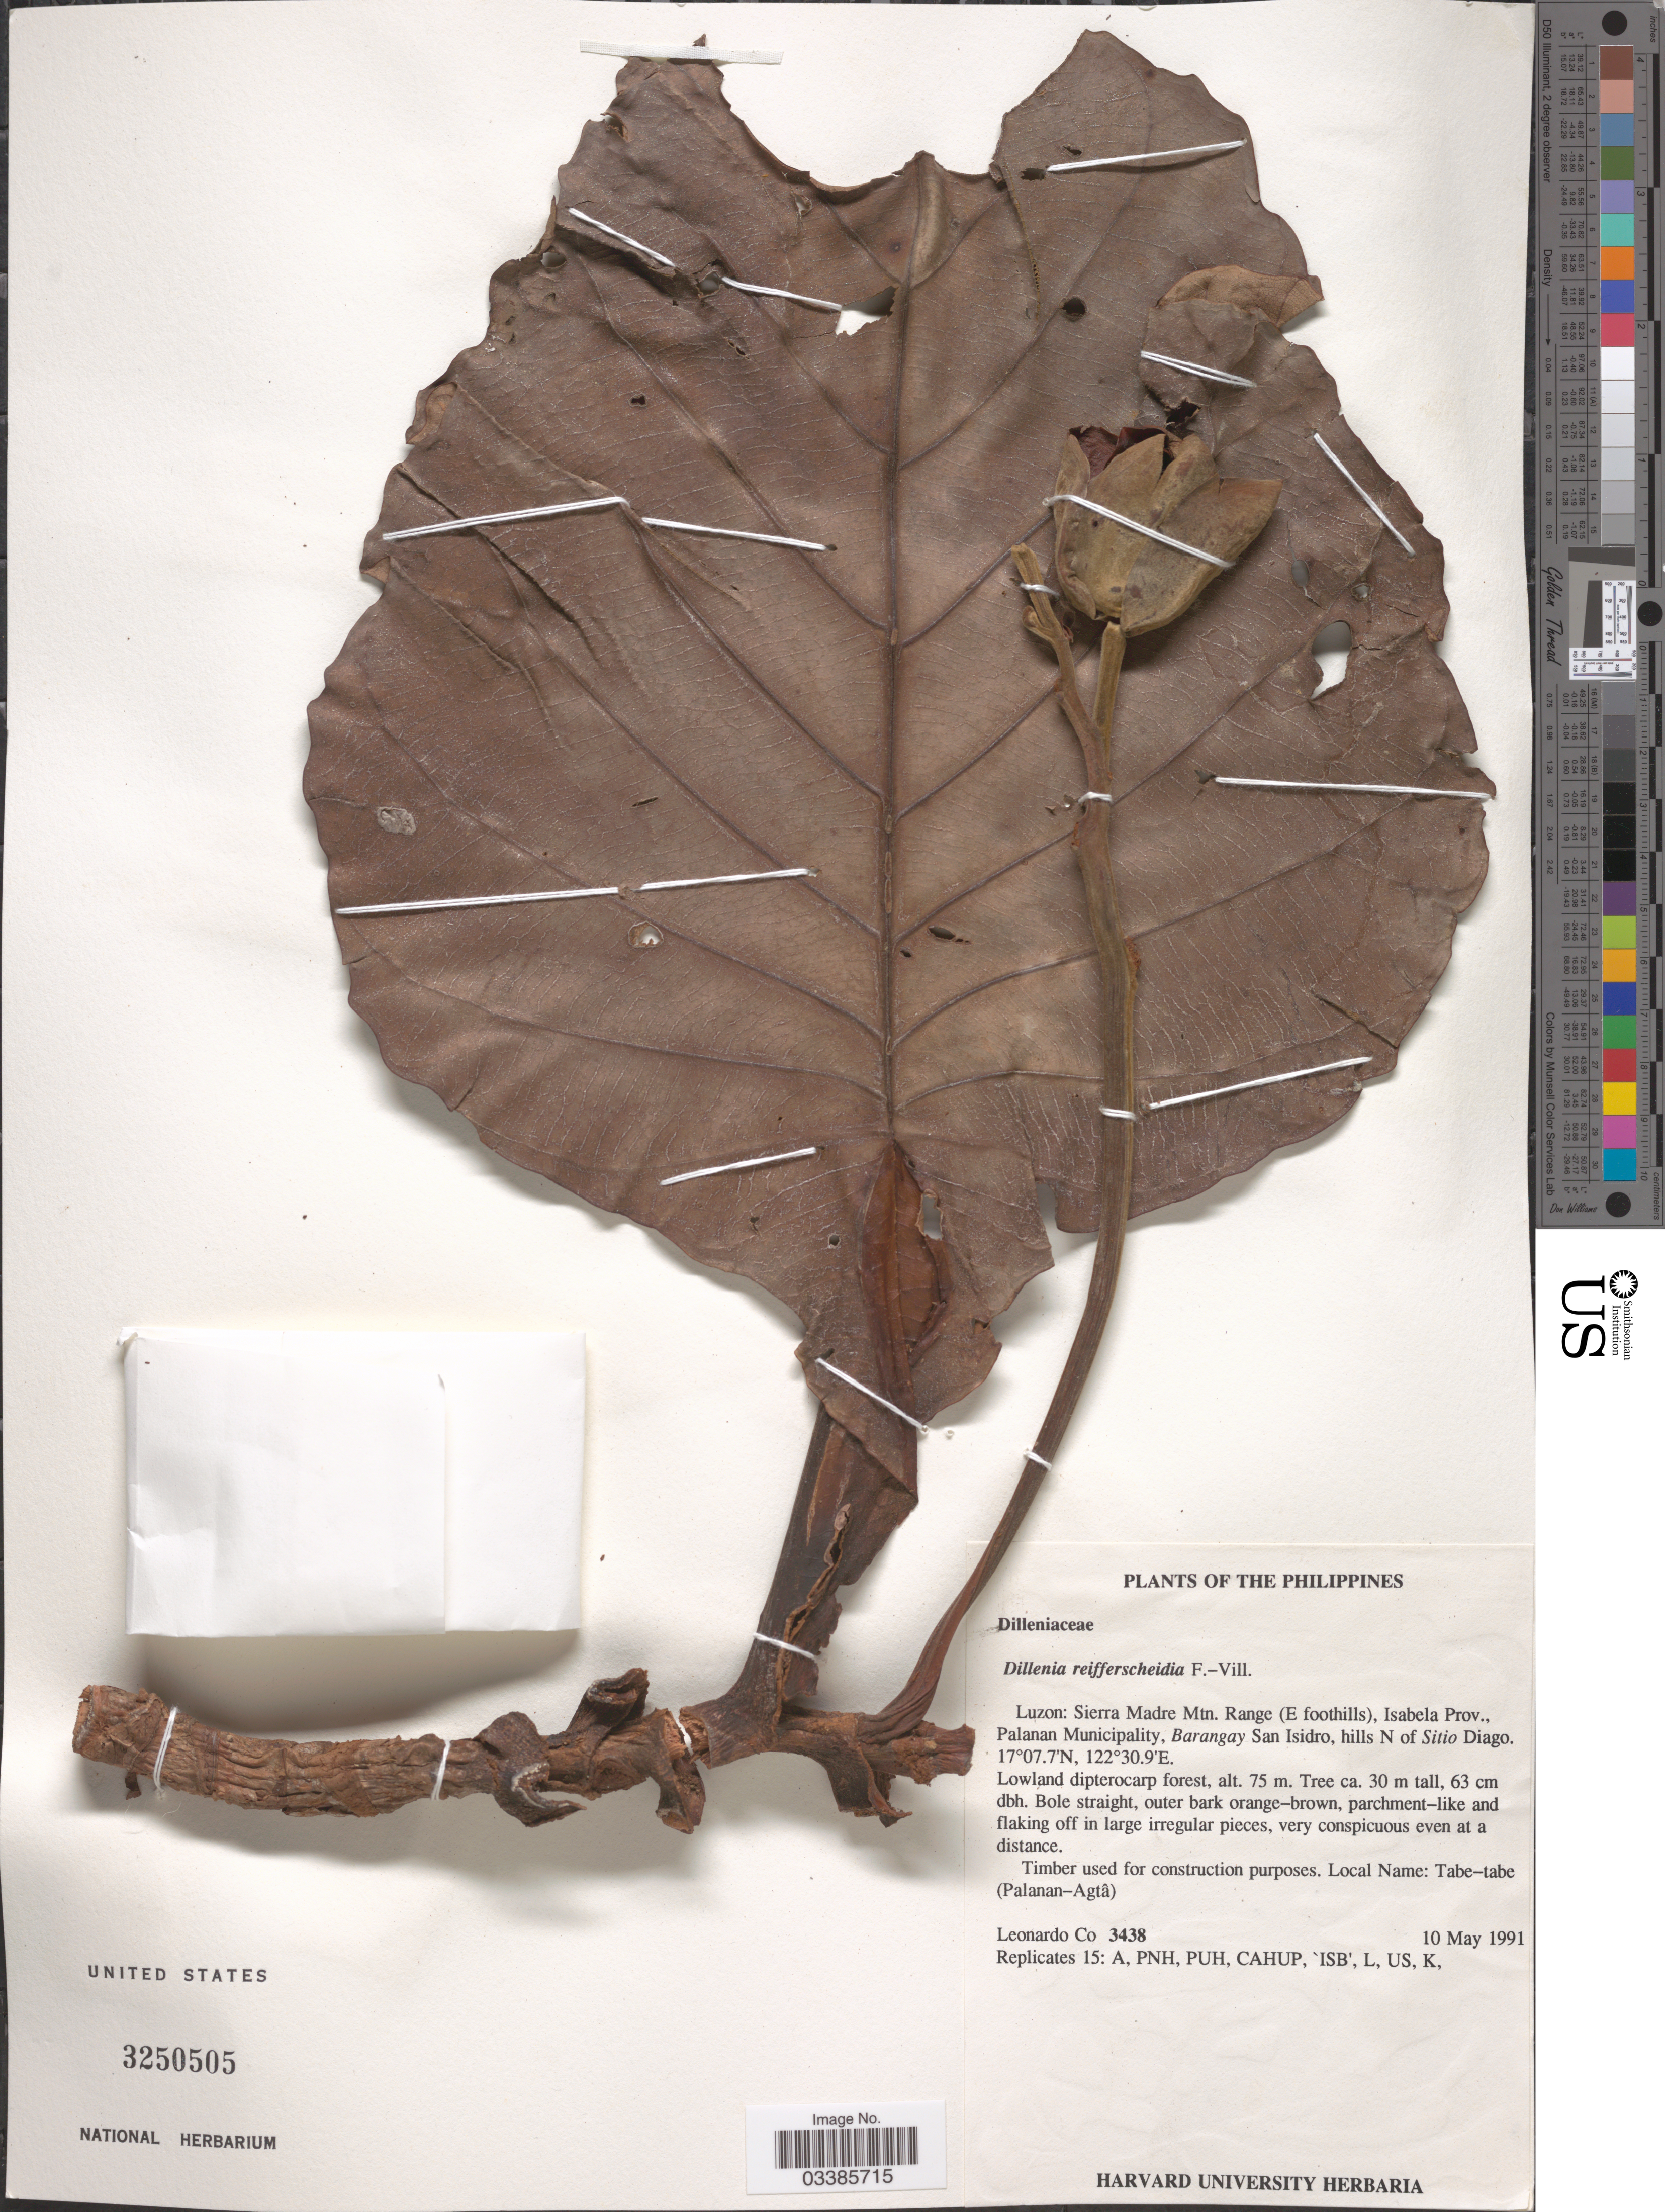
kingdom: Plantae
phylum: Tracheophyta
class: Magnoliopsida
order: Dilleniales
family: Dilleniaceae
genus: Dillenia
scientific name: Dillenia reifferscheidia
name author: Fern.-Vill.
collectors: L. Co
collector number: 3438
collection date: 1991-05-10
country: Philippines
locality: Luzon: Sierra Madre Mtn. Range (E foothills), Isabela Prov., Palanan Municipality, Barangay San Isidro, hills N of Sitio Diago.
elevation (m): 75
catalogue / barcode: US 3250505